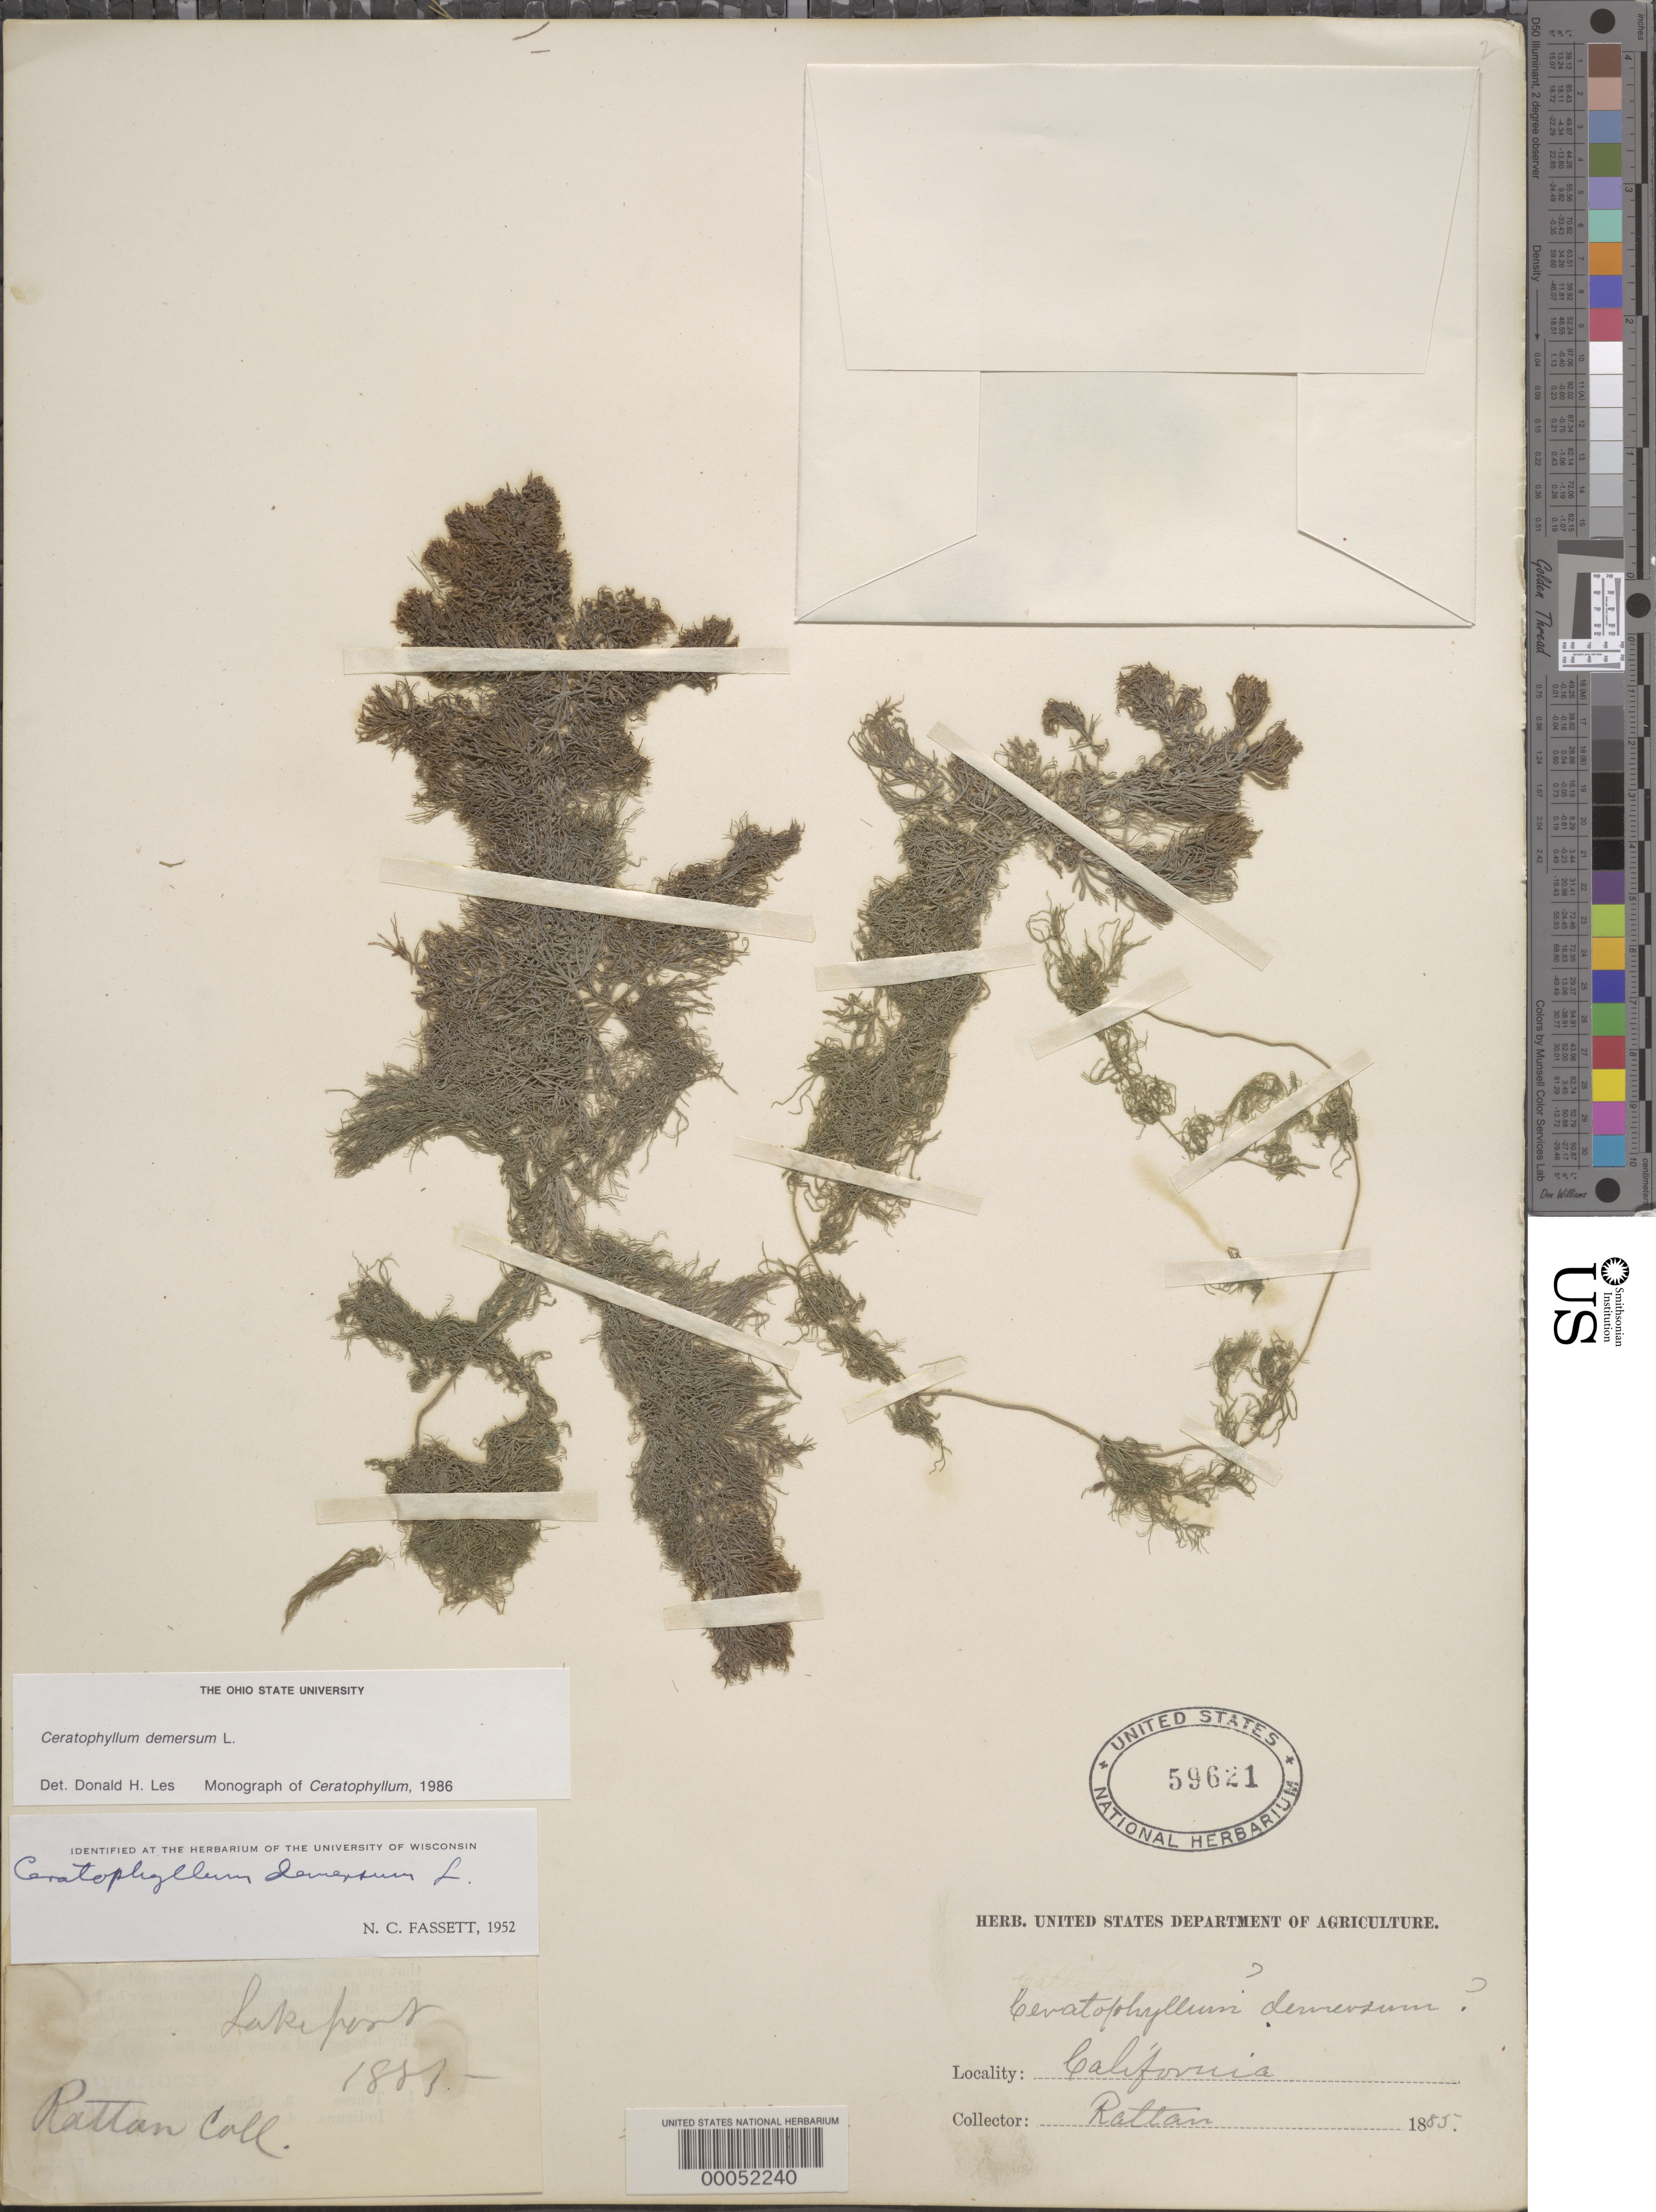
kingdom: Plantae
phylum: Tracheophyta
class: Magnoliopsida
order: Ceratophyllales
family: Ceratophyllaceae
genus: Ceratophyllum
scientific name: Ceratophyllum demersum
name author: L.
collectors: V. Rattan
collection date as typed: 1885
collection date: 1885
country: United States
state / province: California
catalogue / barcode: US 59621